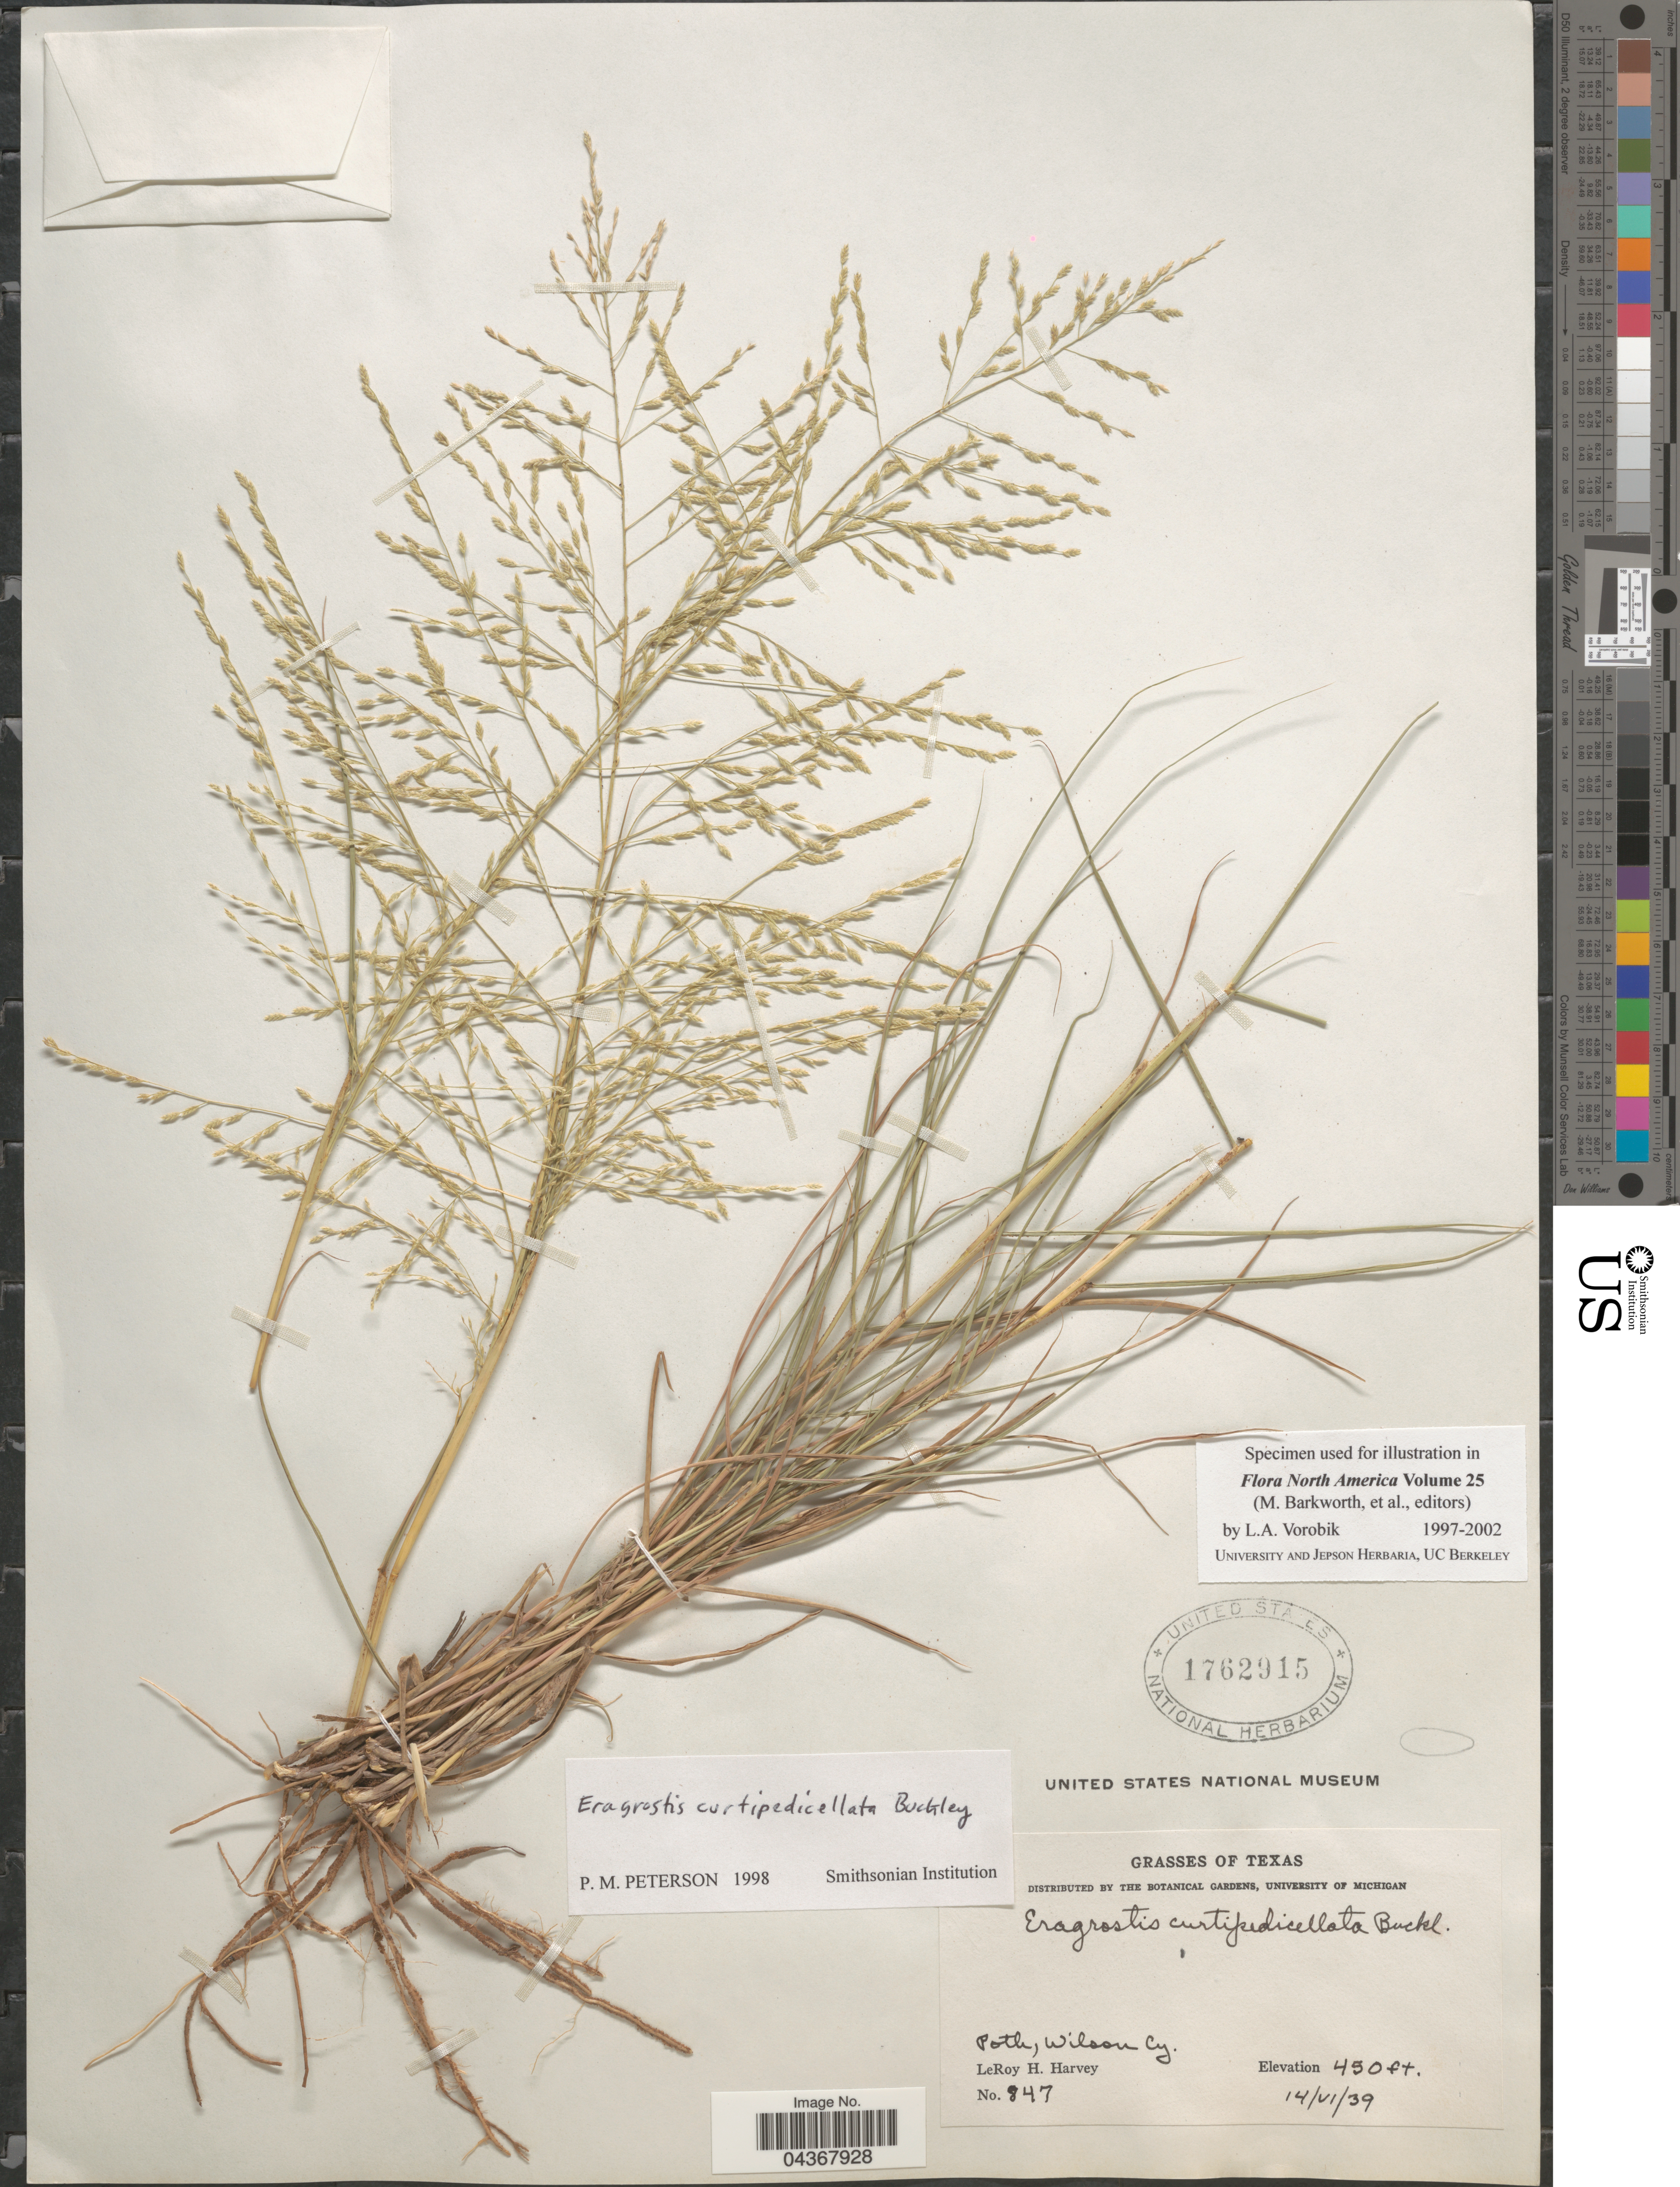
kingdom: Plantae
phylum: Tracheophyta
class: Liliopsida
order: Poales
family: Poaceae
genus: Eragrostis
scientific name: Eragrostis curtipedicellata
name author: Buckley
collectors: L. H. Harvey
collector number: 847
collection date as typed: Transcribed d/m/y: 14/6/39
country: United States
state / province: Texas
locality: Poth, Wilson Cy.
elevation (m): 137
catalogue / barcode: US 1762915